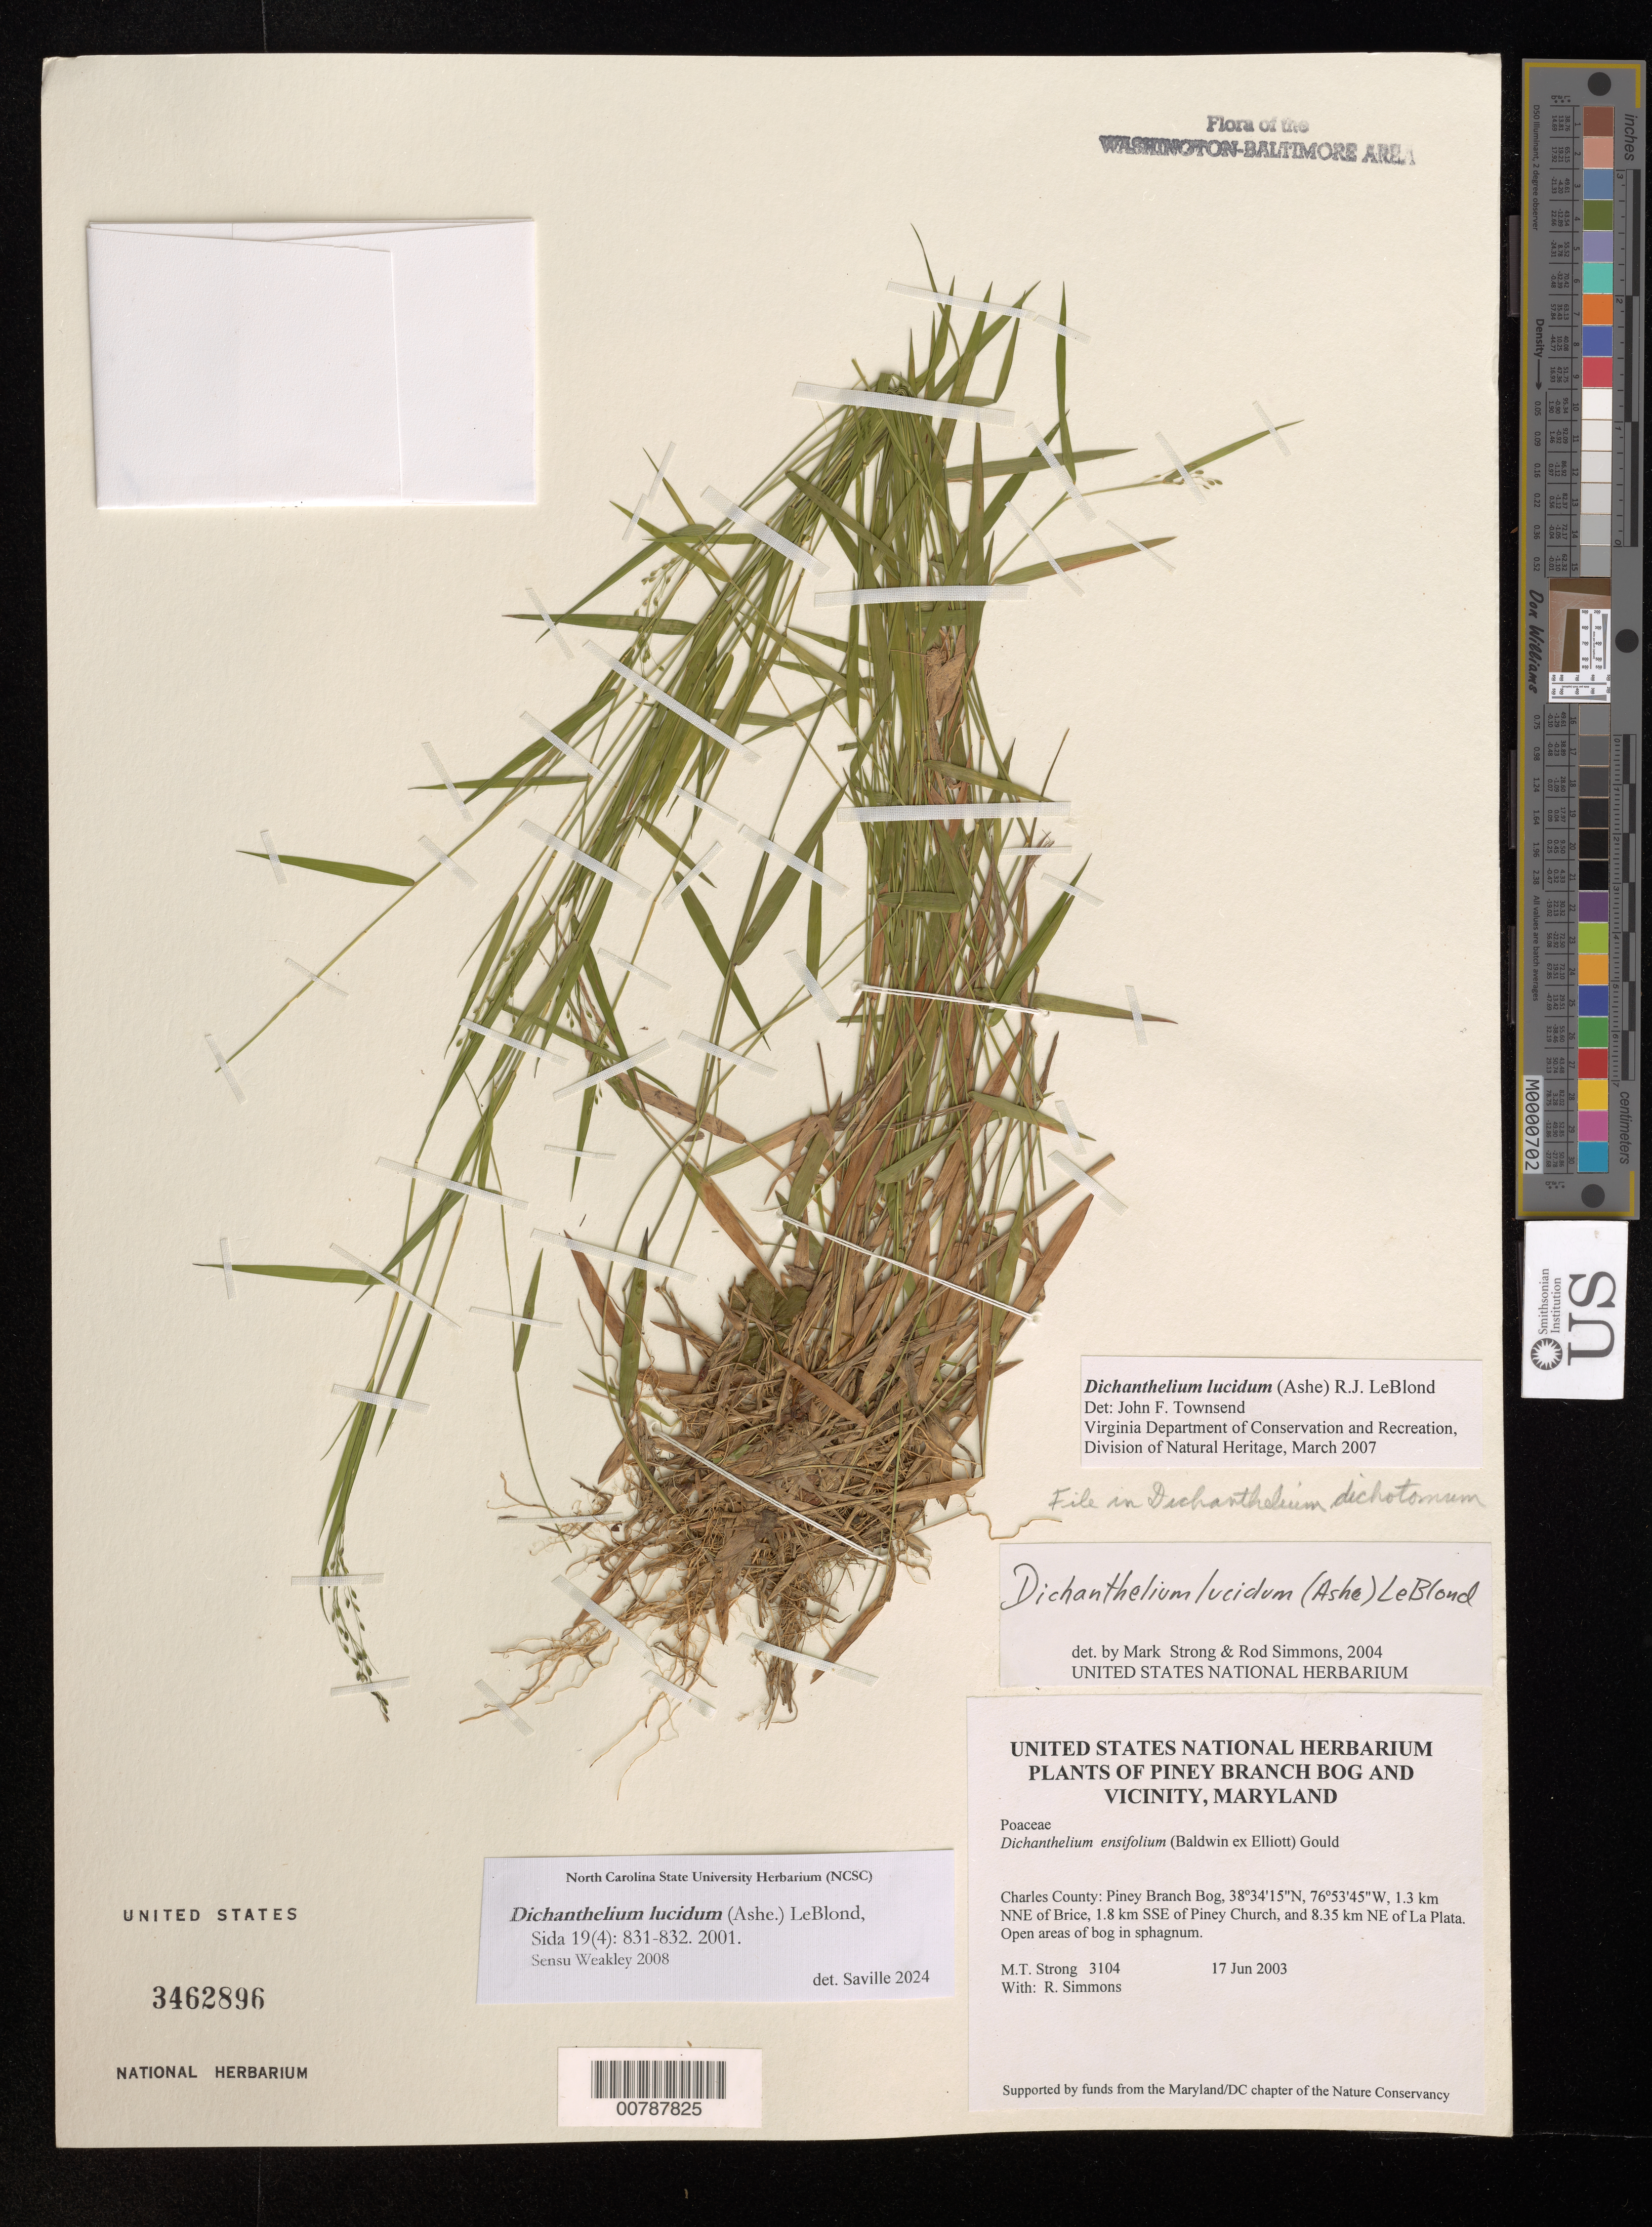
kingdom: Plantae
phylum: Tracheophyta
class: Liliopsida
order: Poales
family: Poaceae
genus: Dichanthelium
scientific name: Dichanthelium lucidum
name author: (Ashe) LeBlond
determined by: Saville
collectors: M. T. Strong & R. H. Simmons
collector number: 3104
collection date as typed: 17 Jun 2003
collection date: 2003-06-17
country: United States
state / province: Maryland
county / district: Charles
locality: Piney Branch Bog, 1.3 km NNE of Brice, 1.8 km SSE of Piney Church, and 8.35 km NE of La Plata.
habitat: Open areas of bog in sphagnum.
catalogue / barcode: US 3462896